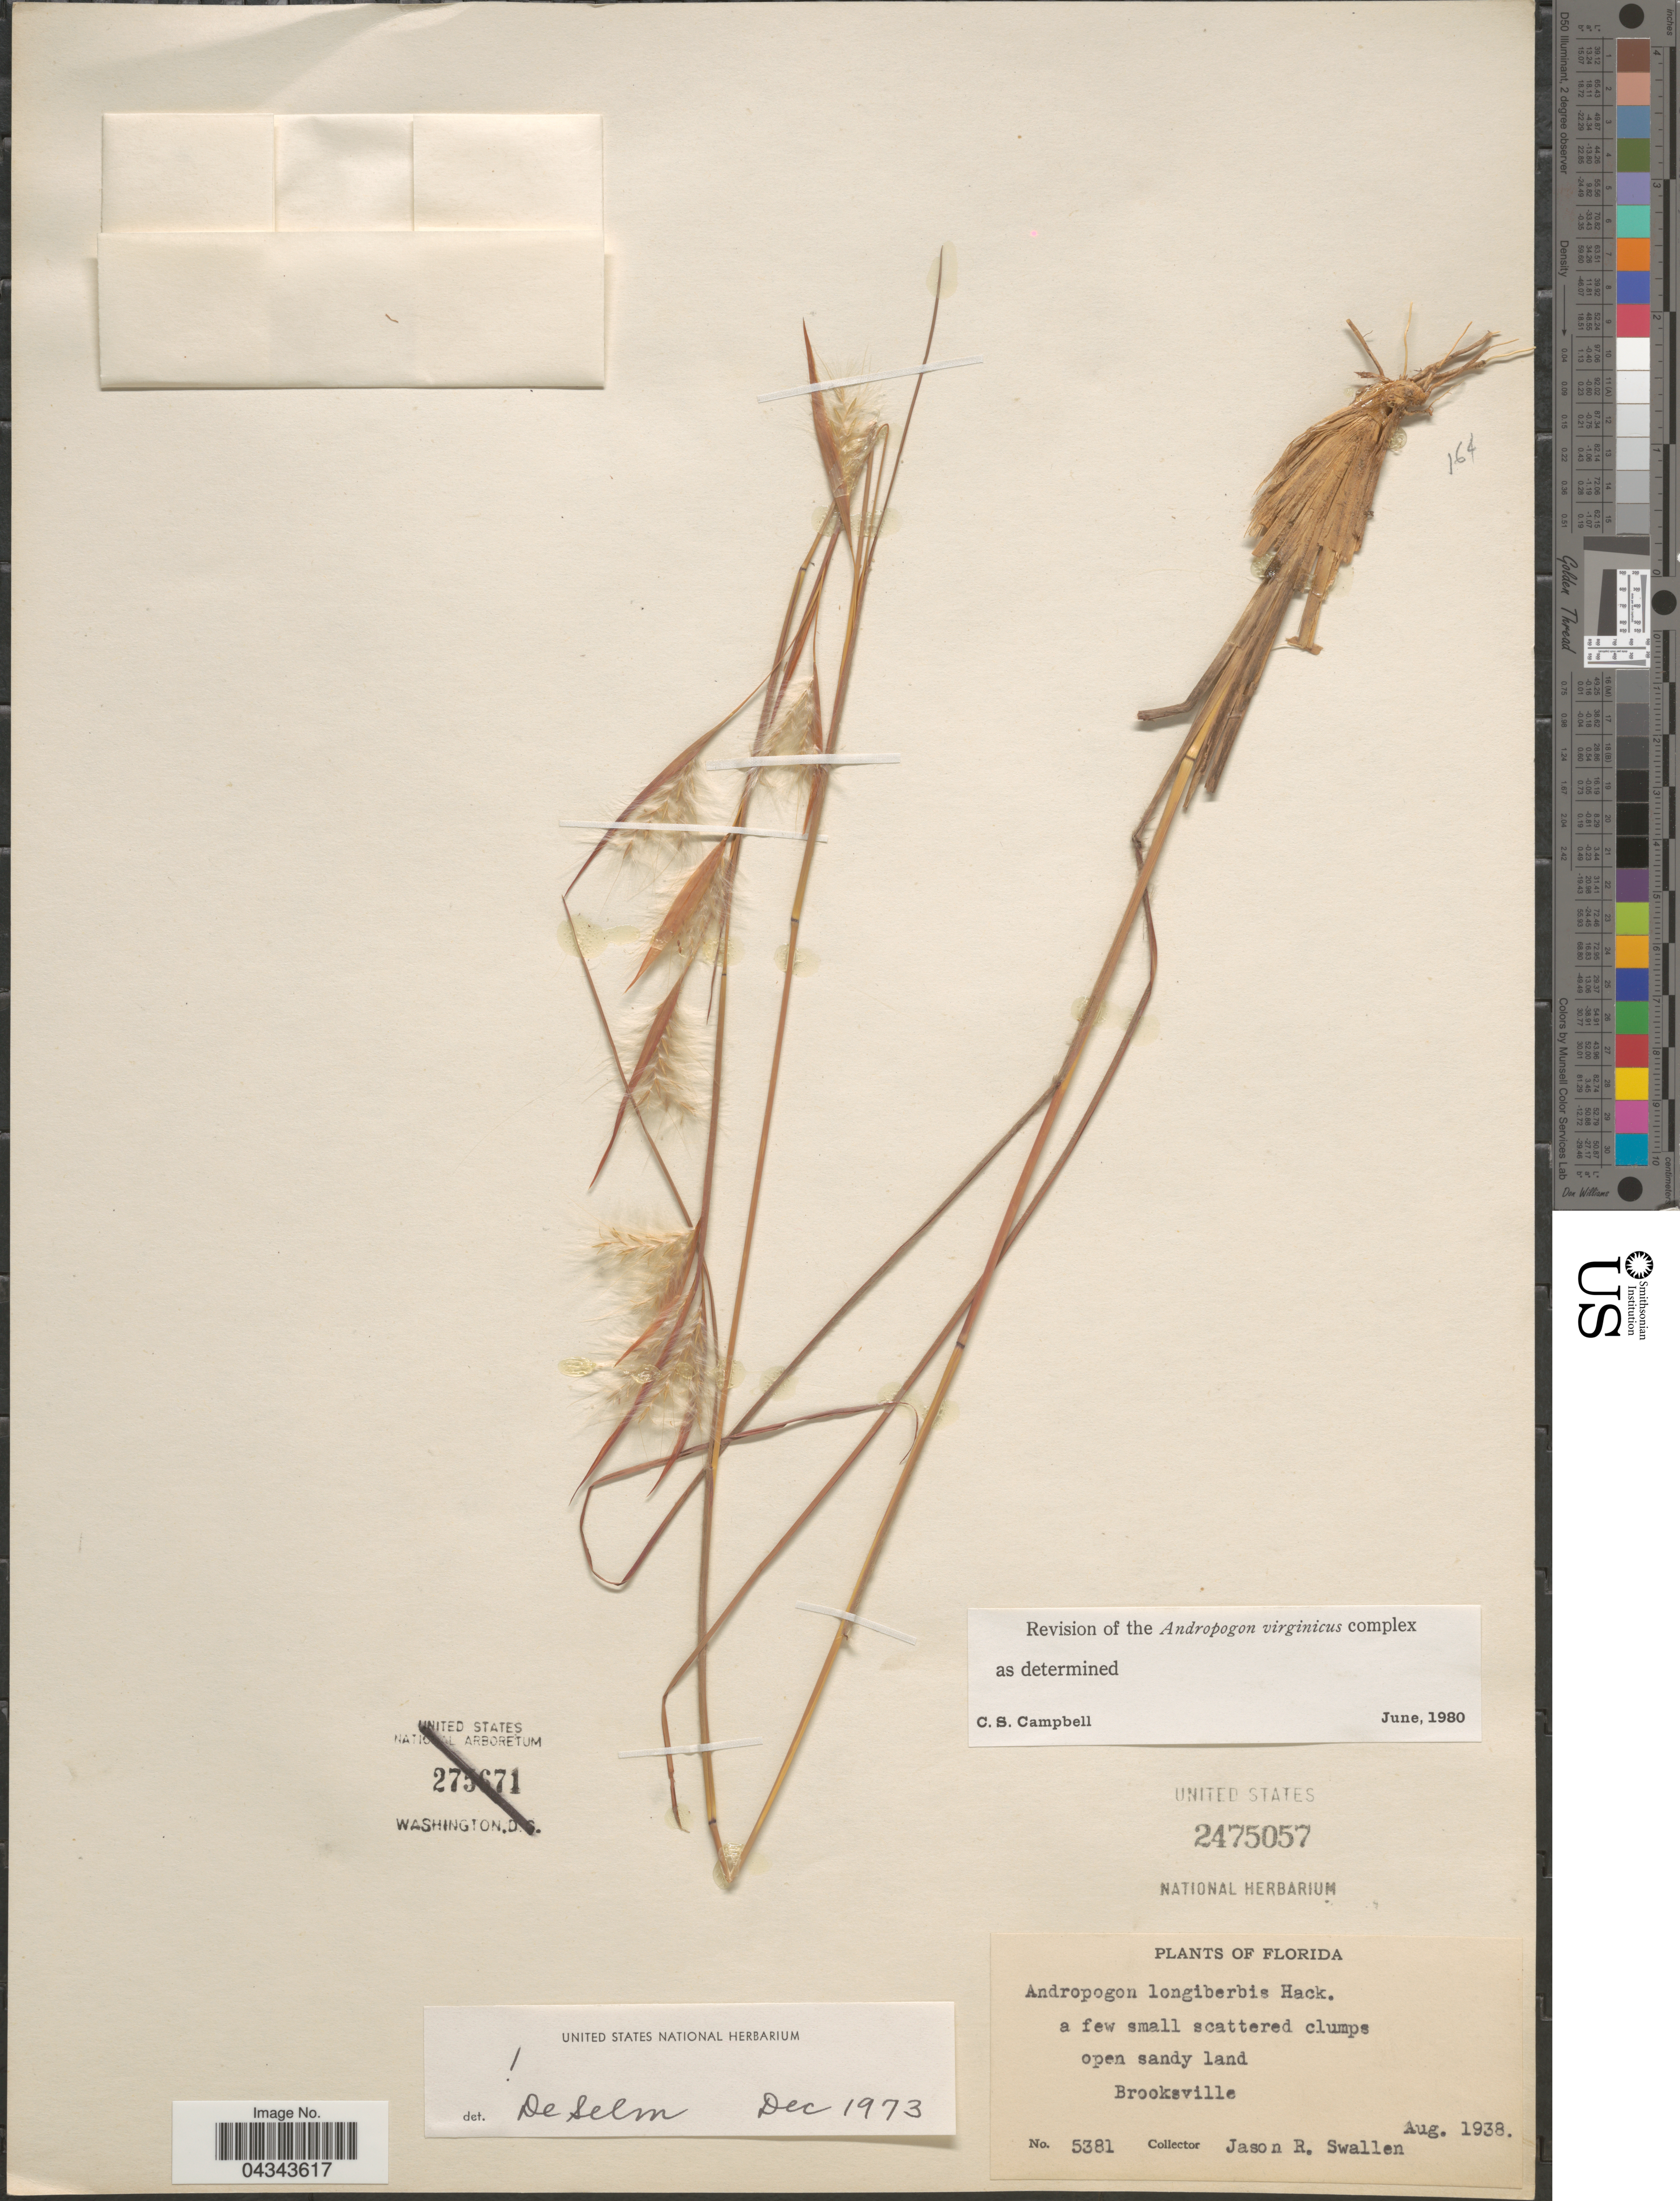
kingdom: Plantae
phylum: Tracheophyta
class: Liliopsida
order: Poales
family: Poaceae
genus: Andropogon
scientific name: Andropogon longiberbis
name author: Hack.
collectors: J. R. Swallen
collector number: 5381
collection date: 1938-08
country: United States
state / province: Florida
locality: Brooksville.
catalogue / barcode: US 2475057